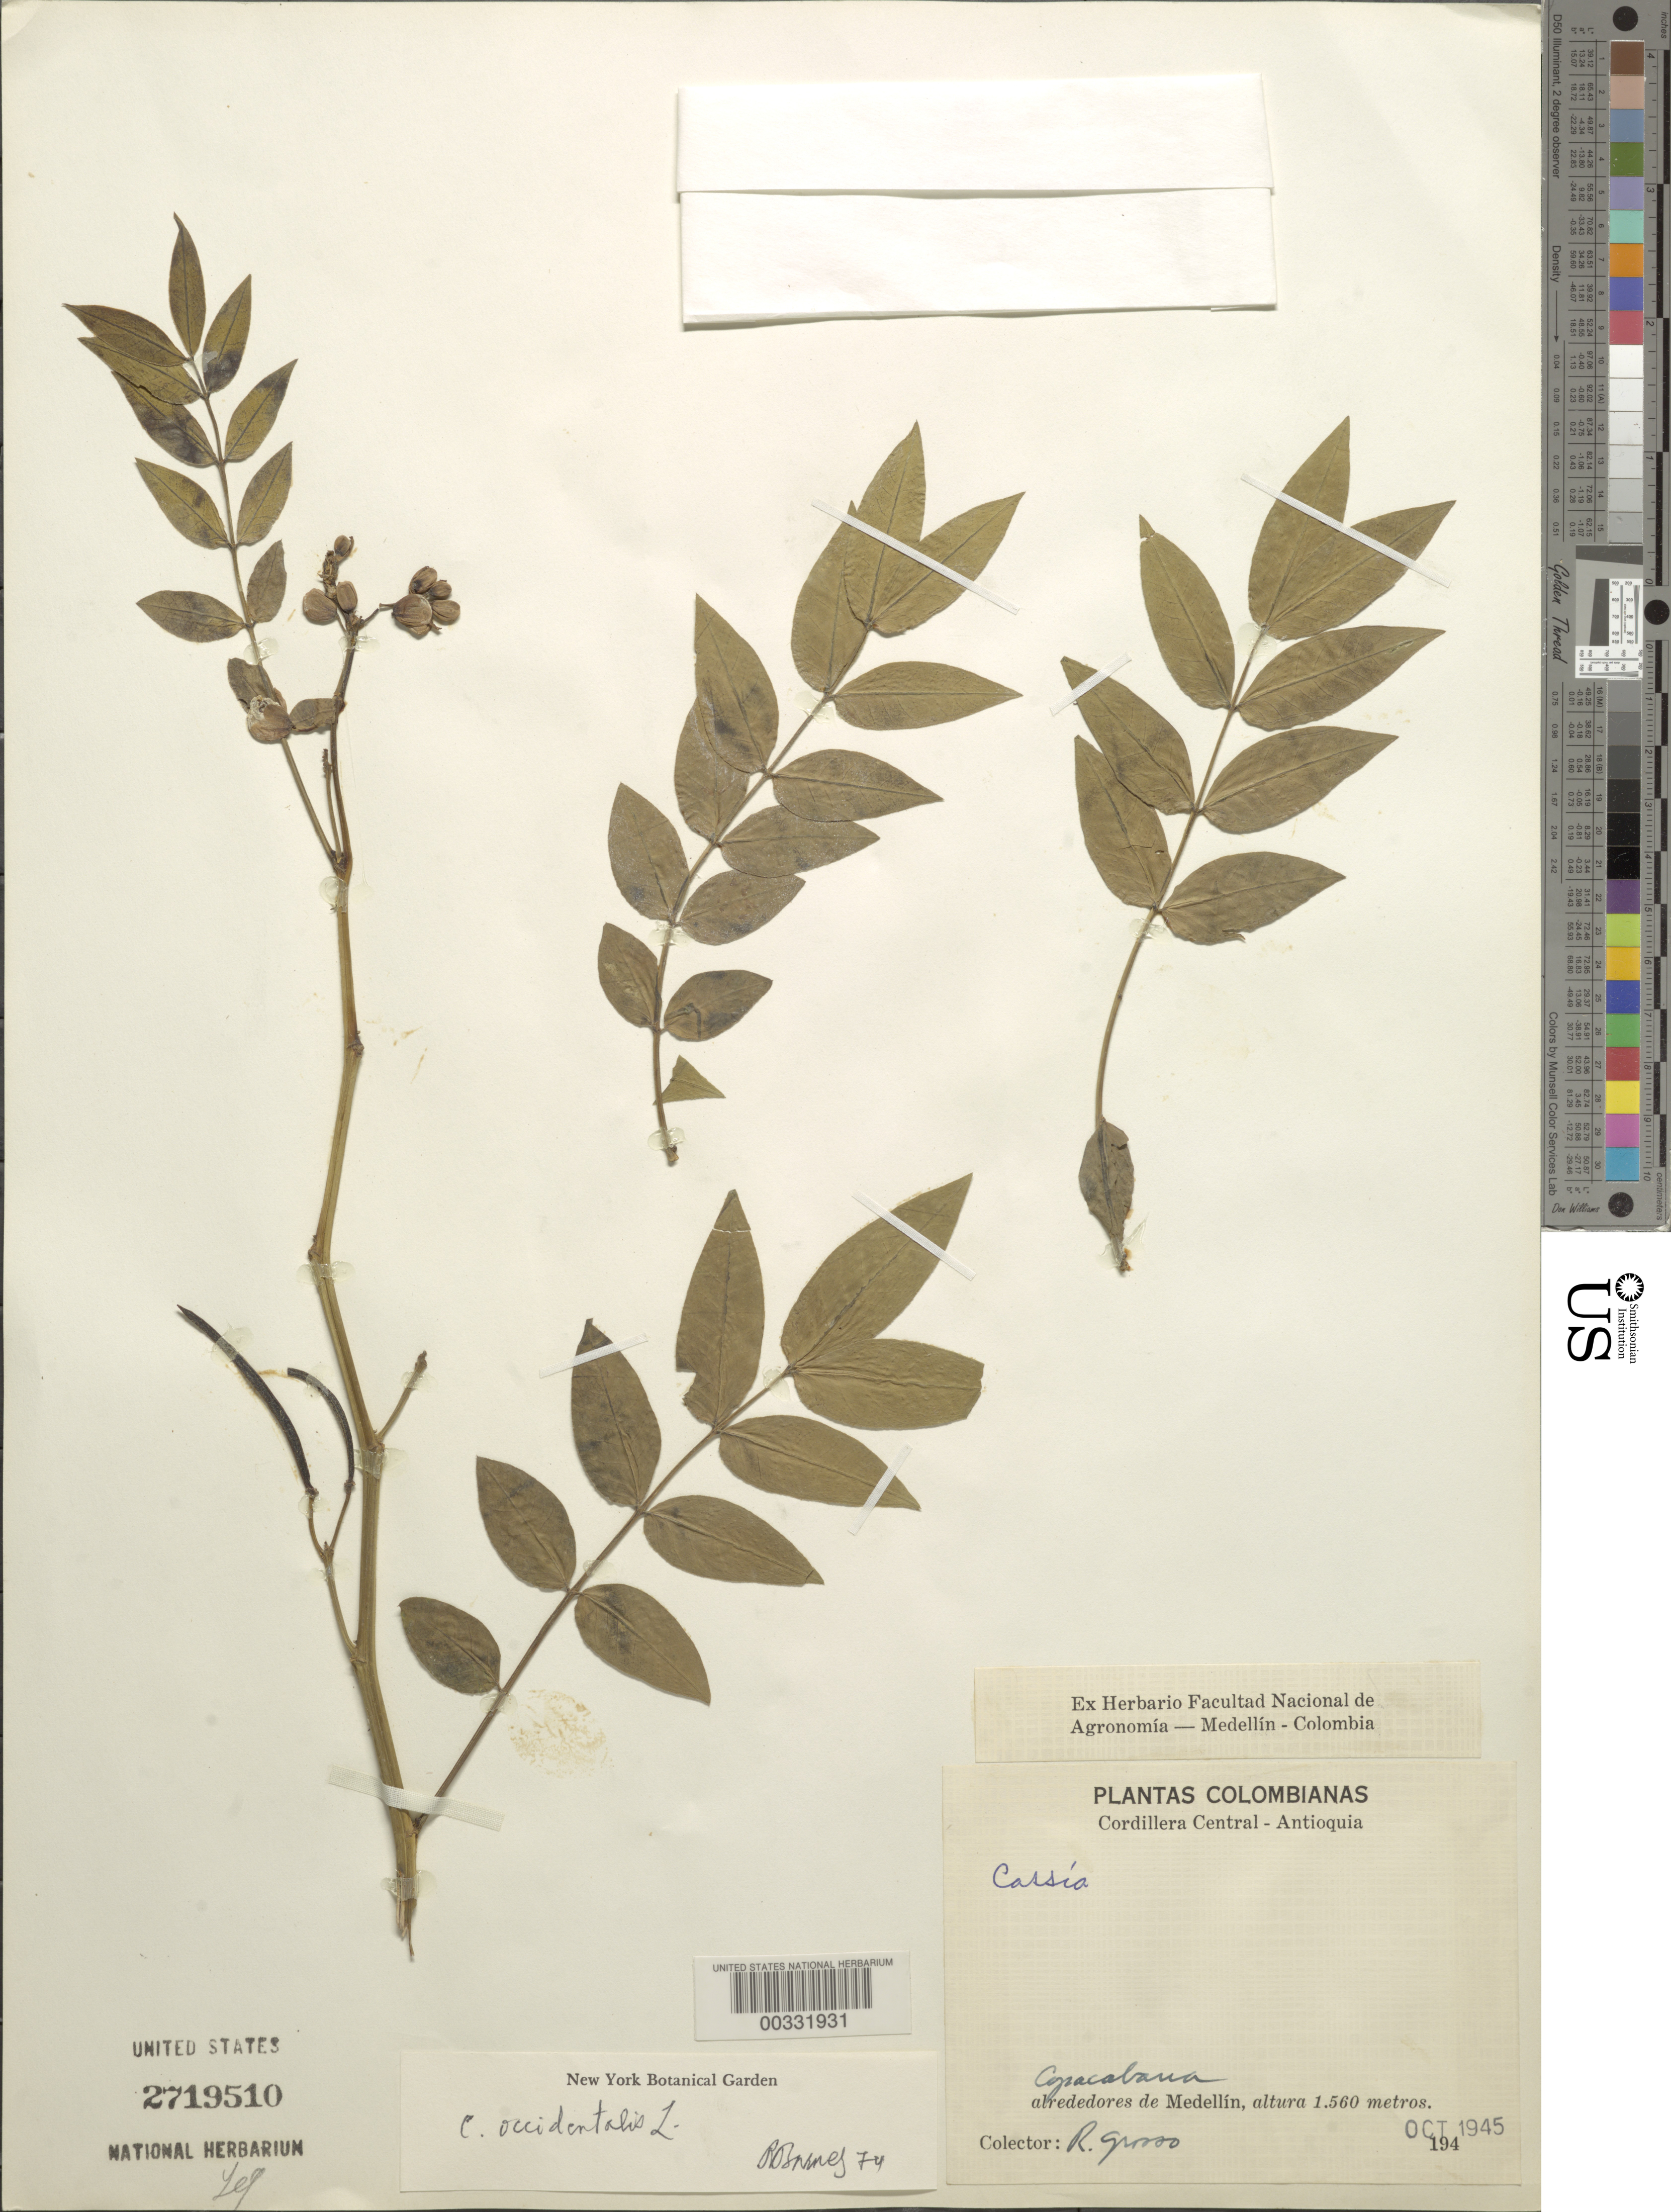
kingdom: Plantae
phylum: Tracheophyta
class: Magnoliopsida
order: Fabales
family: Fabaceae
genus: Senna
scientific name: Senna occidentalis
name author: (L.) Link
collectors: R. Grosso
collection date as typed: Oct 1945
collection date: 1945-10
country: Colombia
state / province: Antioquia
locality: Copacabana, vicinity of Medellin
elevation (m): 1500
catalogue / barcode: US 2719510